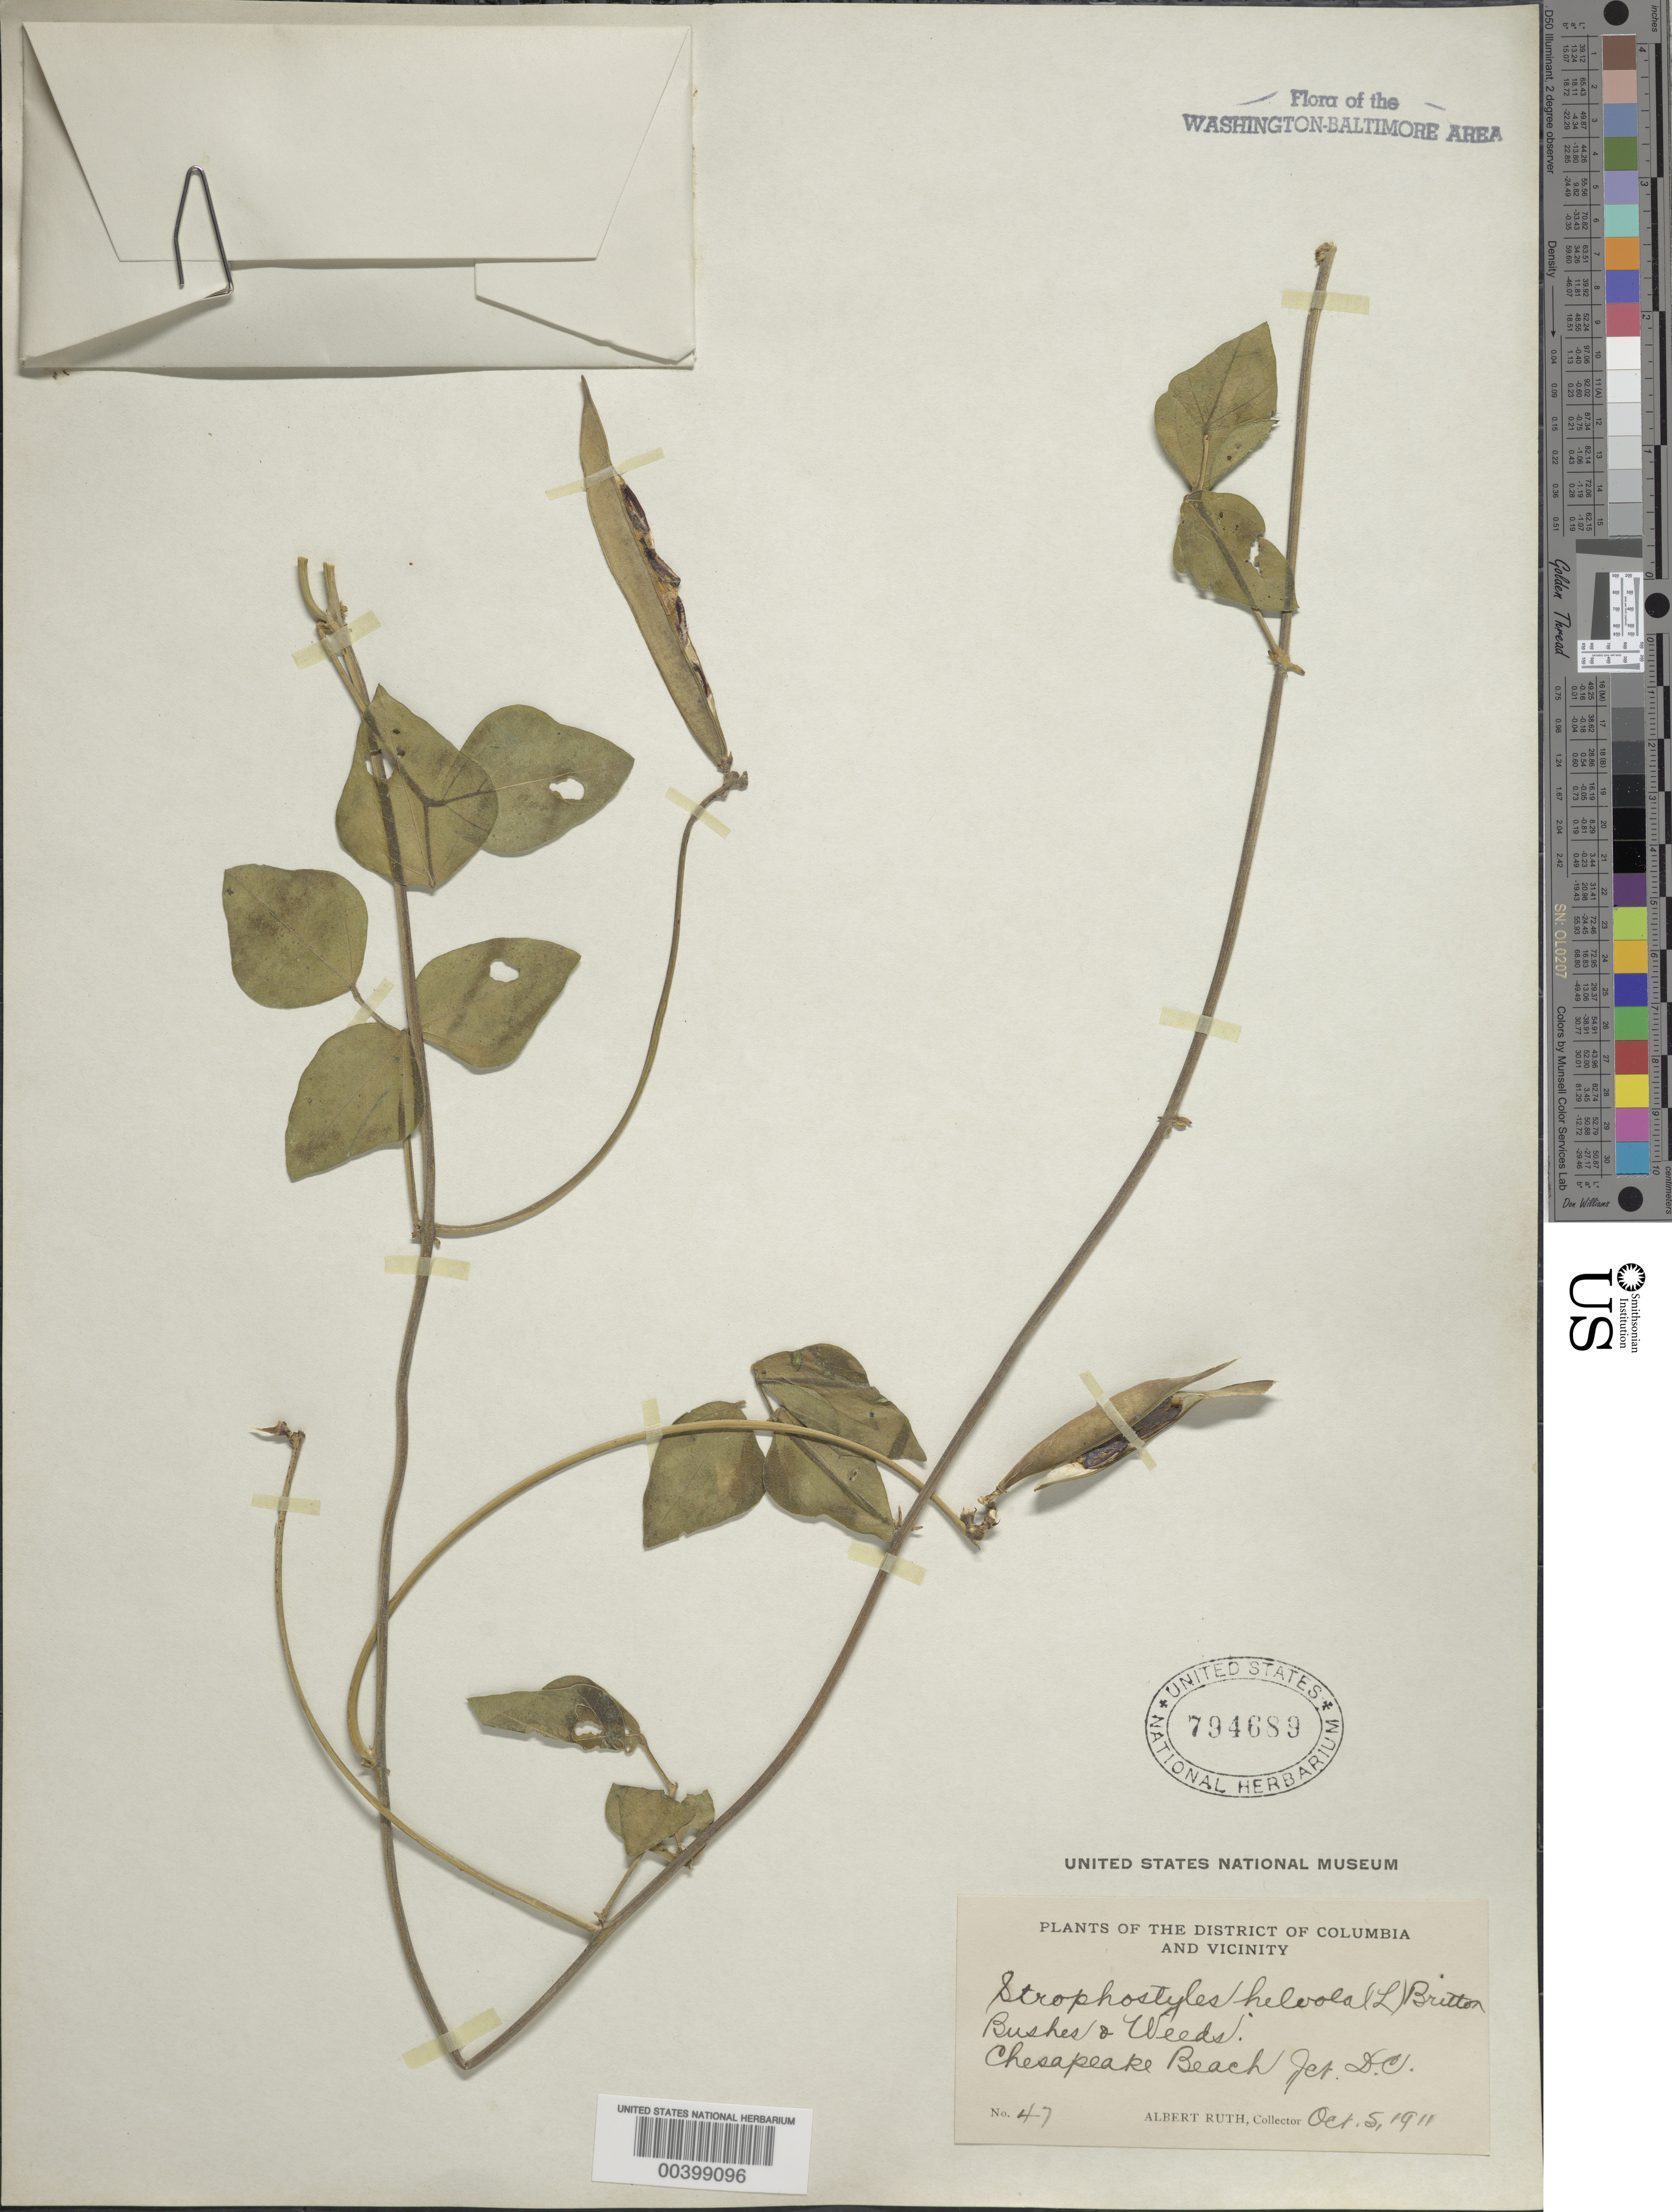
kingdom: Plantae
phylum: Tracheophyta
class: Magnoliopsida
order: Fabales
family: Fabaceae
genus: Strophostyles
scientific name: Strophostyles helvola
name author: (L.) Elliott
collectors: A. Ruth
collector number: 47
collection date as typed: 05 Oct 1911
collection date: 1911-10-05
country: United States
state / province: District of Columbia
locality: Chesapeake Beach Junction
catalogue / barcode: US 794689